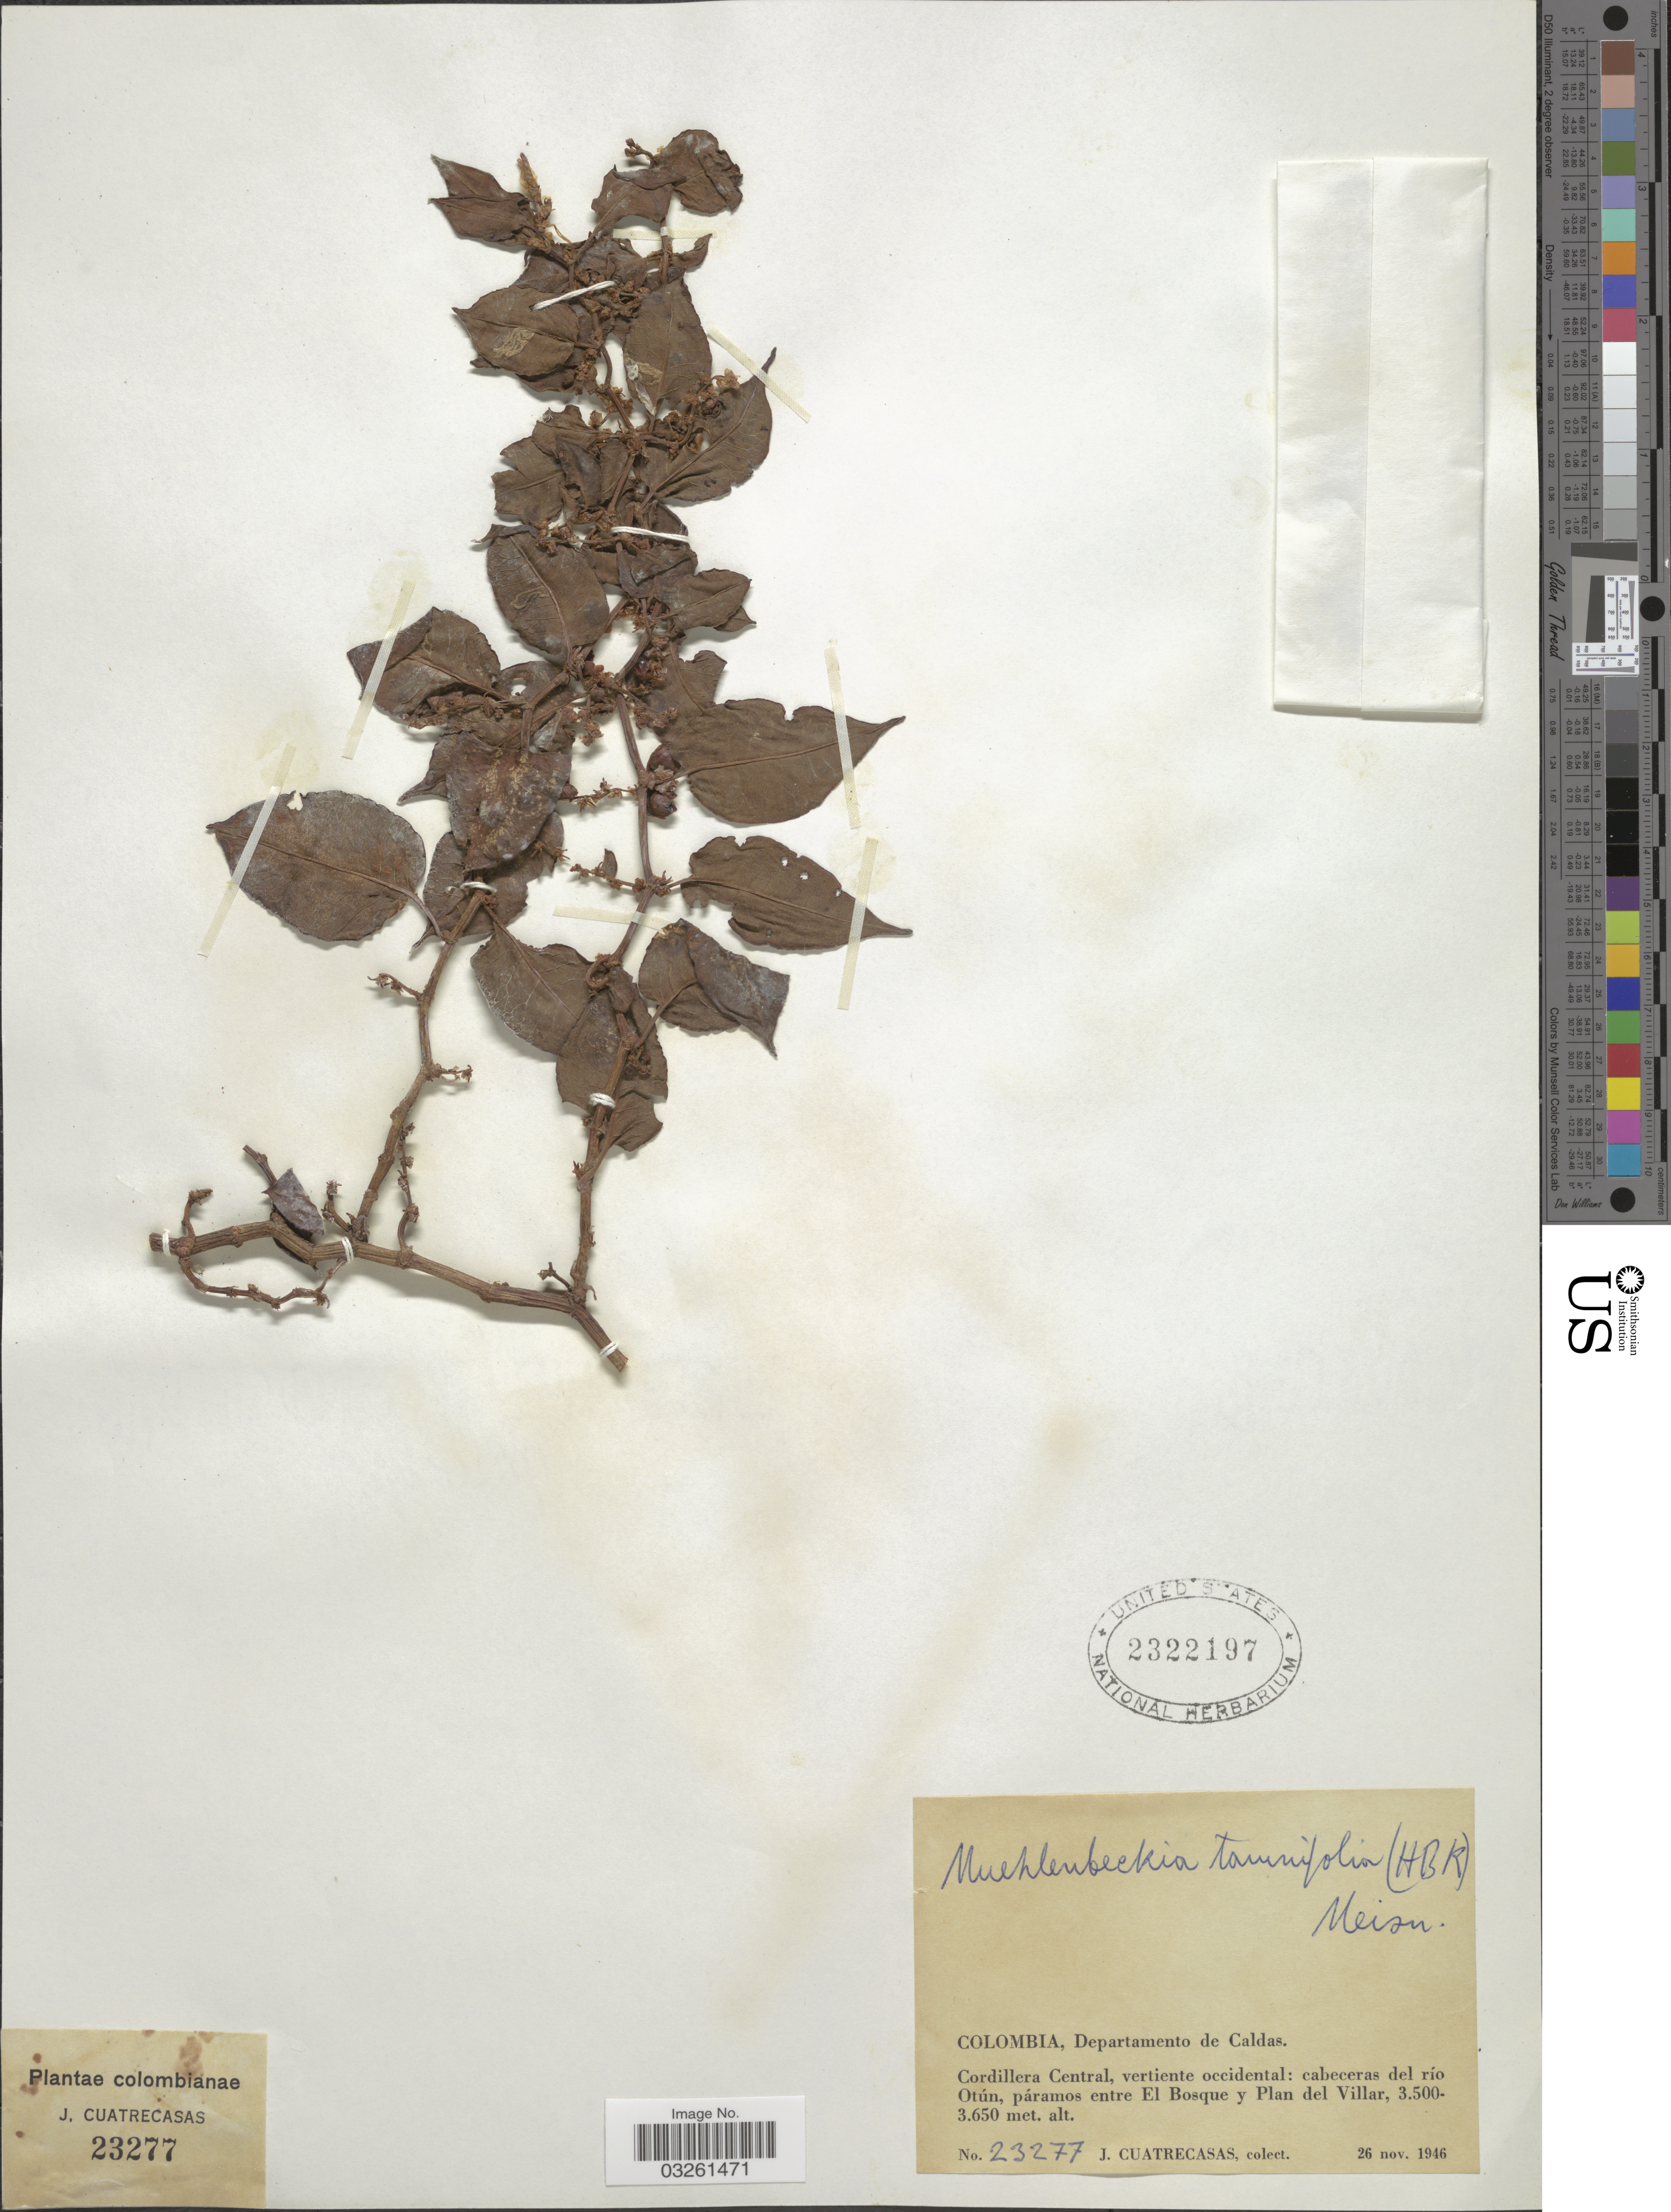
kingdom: Plantae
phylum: Tracheophyta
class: Magnoliopsida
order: Caryophyllales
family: Polygonaceae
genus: Muehlenbeckia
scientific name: Muehlenbeckia tamnifolia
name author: (Kunth) Meisn.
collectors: J. Cuatrecasas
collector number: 23277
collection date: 1946-11-26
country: Colombia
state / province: Caldas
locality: Departamento de Caldas. Cordillera Central, vertiente occidental: cabeceras del rio Otún, páramos entre El Bosque y Plan del Villar.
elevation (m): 3500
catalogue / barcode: US 2322197